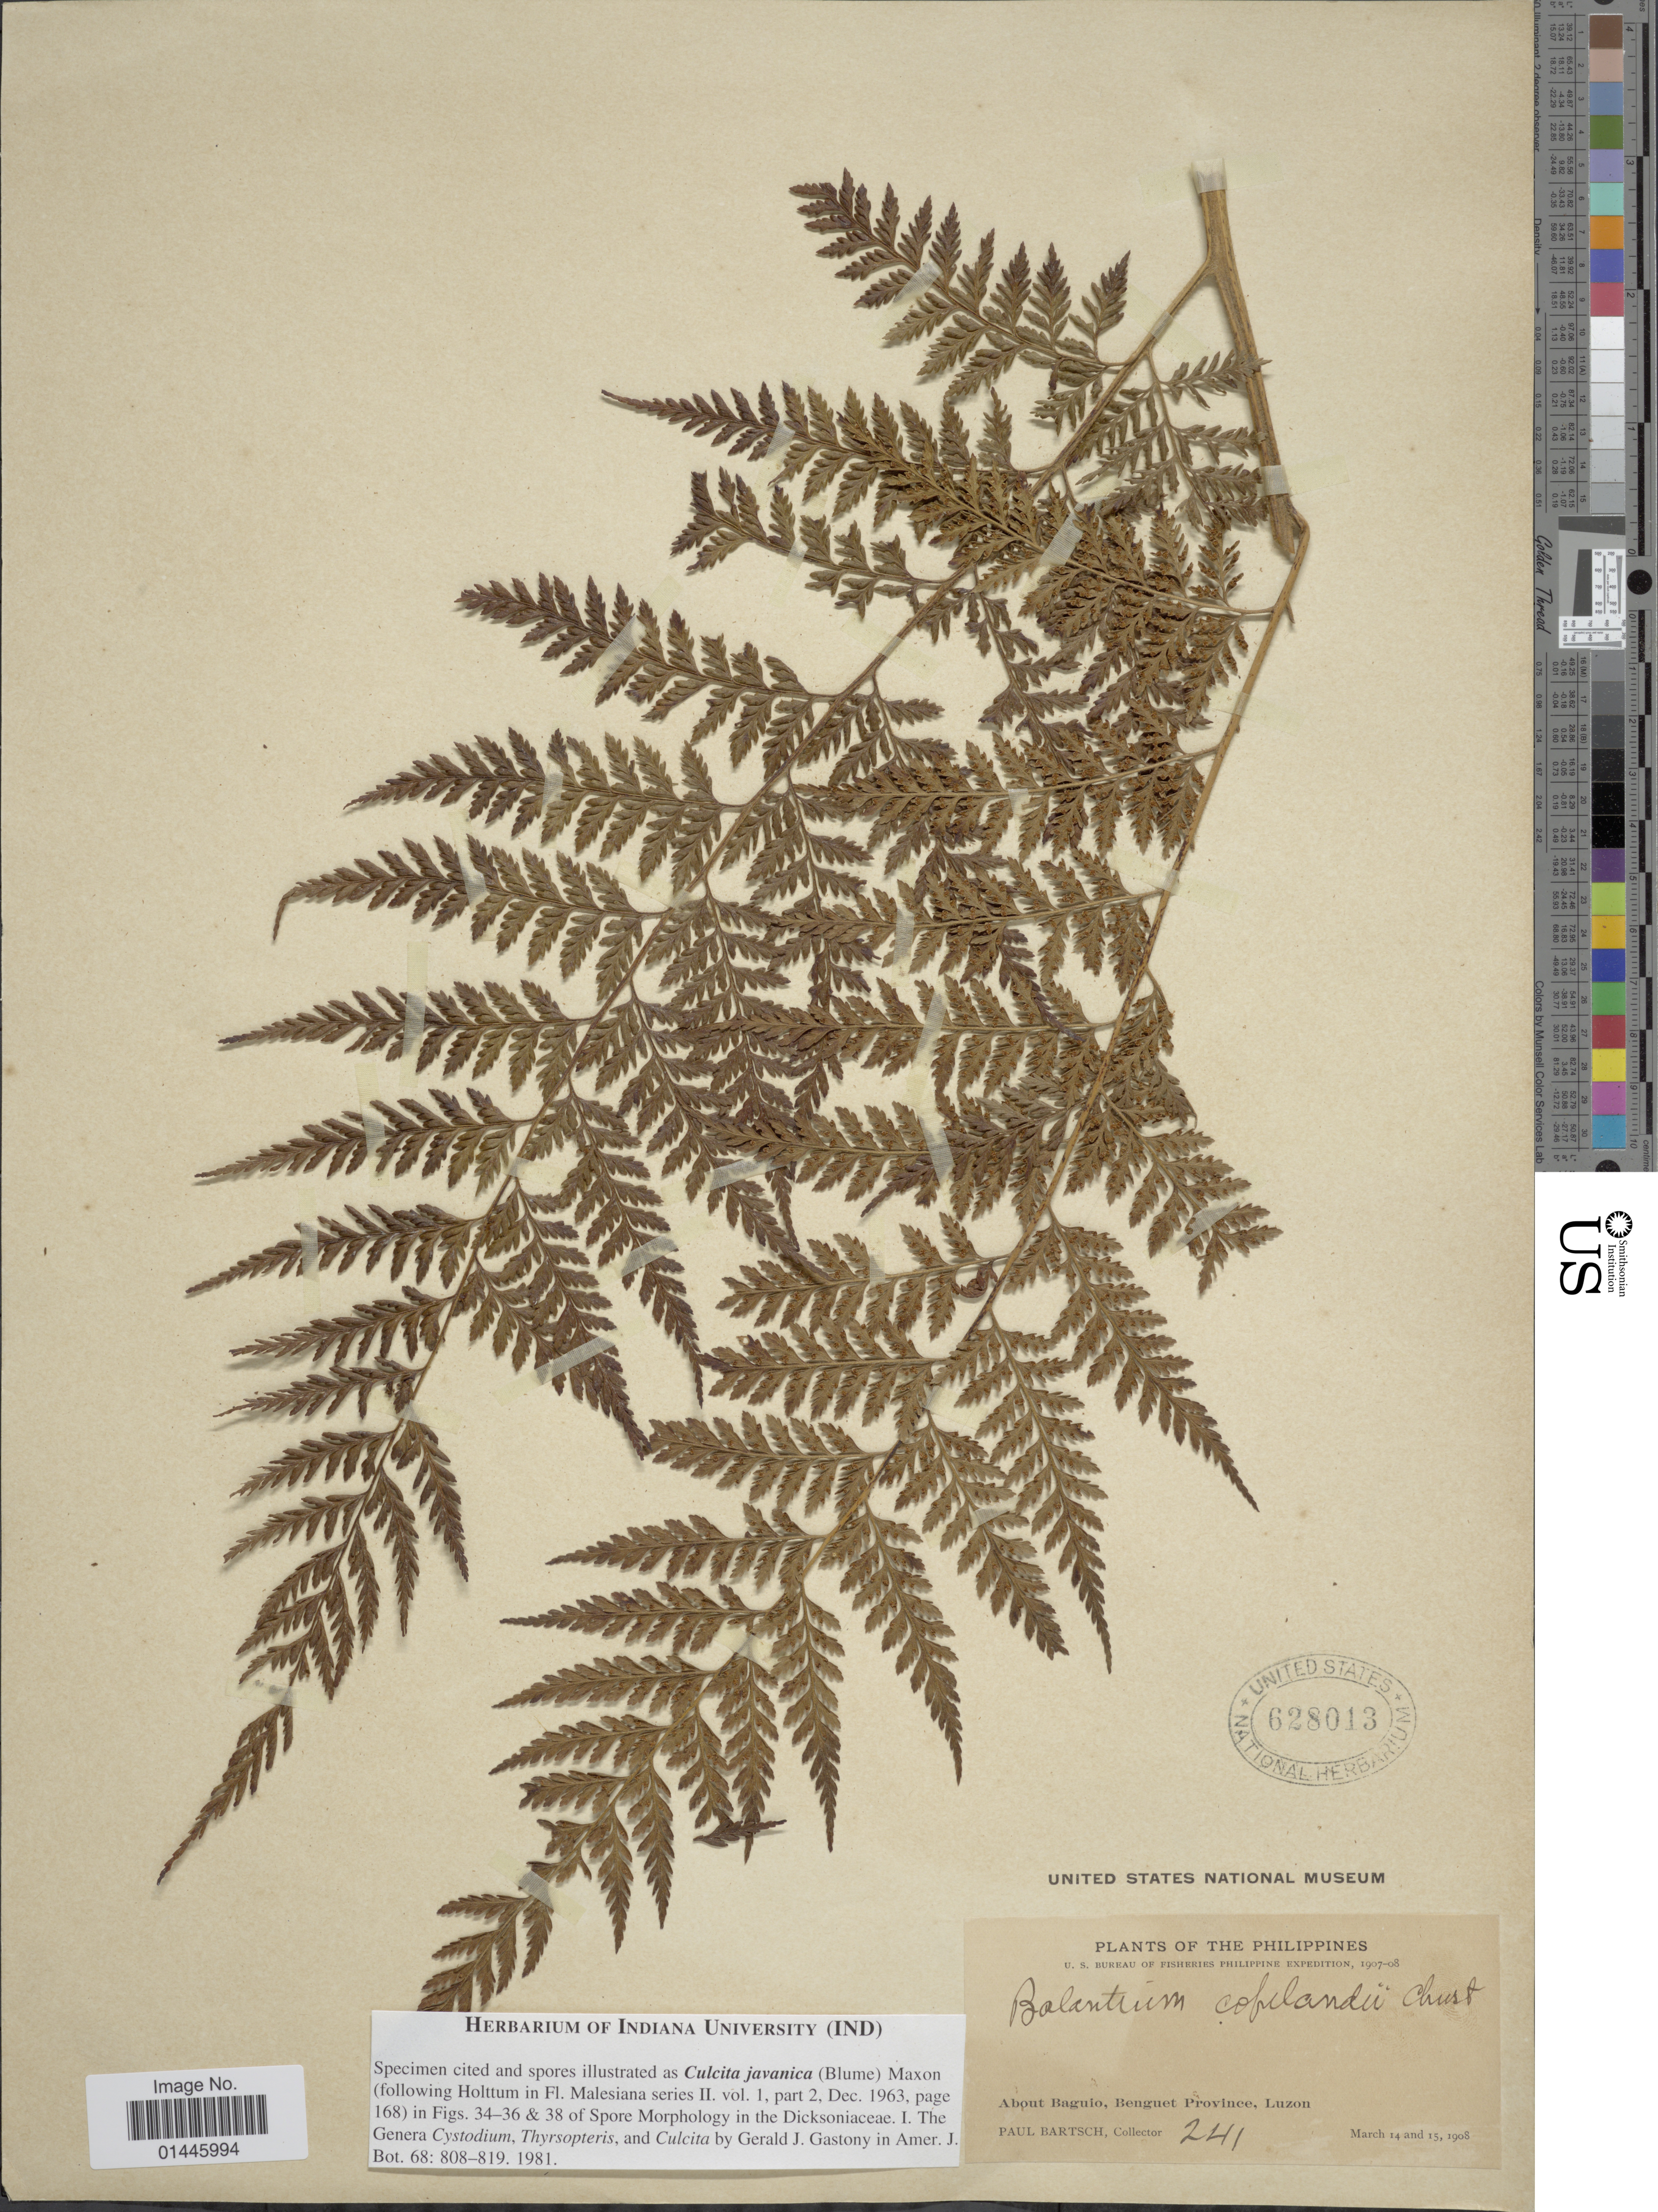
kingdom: Plantae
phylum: Tracheophyta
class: Polypodiopsida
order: Cyatheales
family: Dicksoniaceae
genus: Calochlaena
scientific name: Calochlaena javanica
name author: (Blume) M.D. Turner & R.A. White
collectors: P. Bartsch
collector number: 241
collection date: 1908-03-14/1908-04-15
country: Philippines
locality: About Baguio, Benguet Province, Luzon.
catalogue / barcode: US 628013